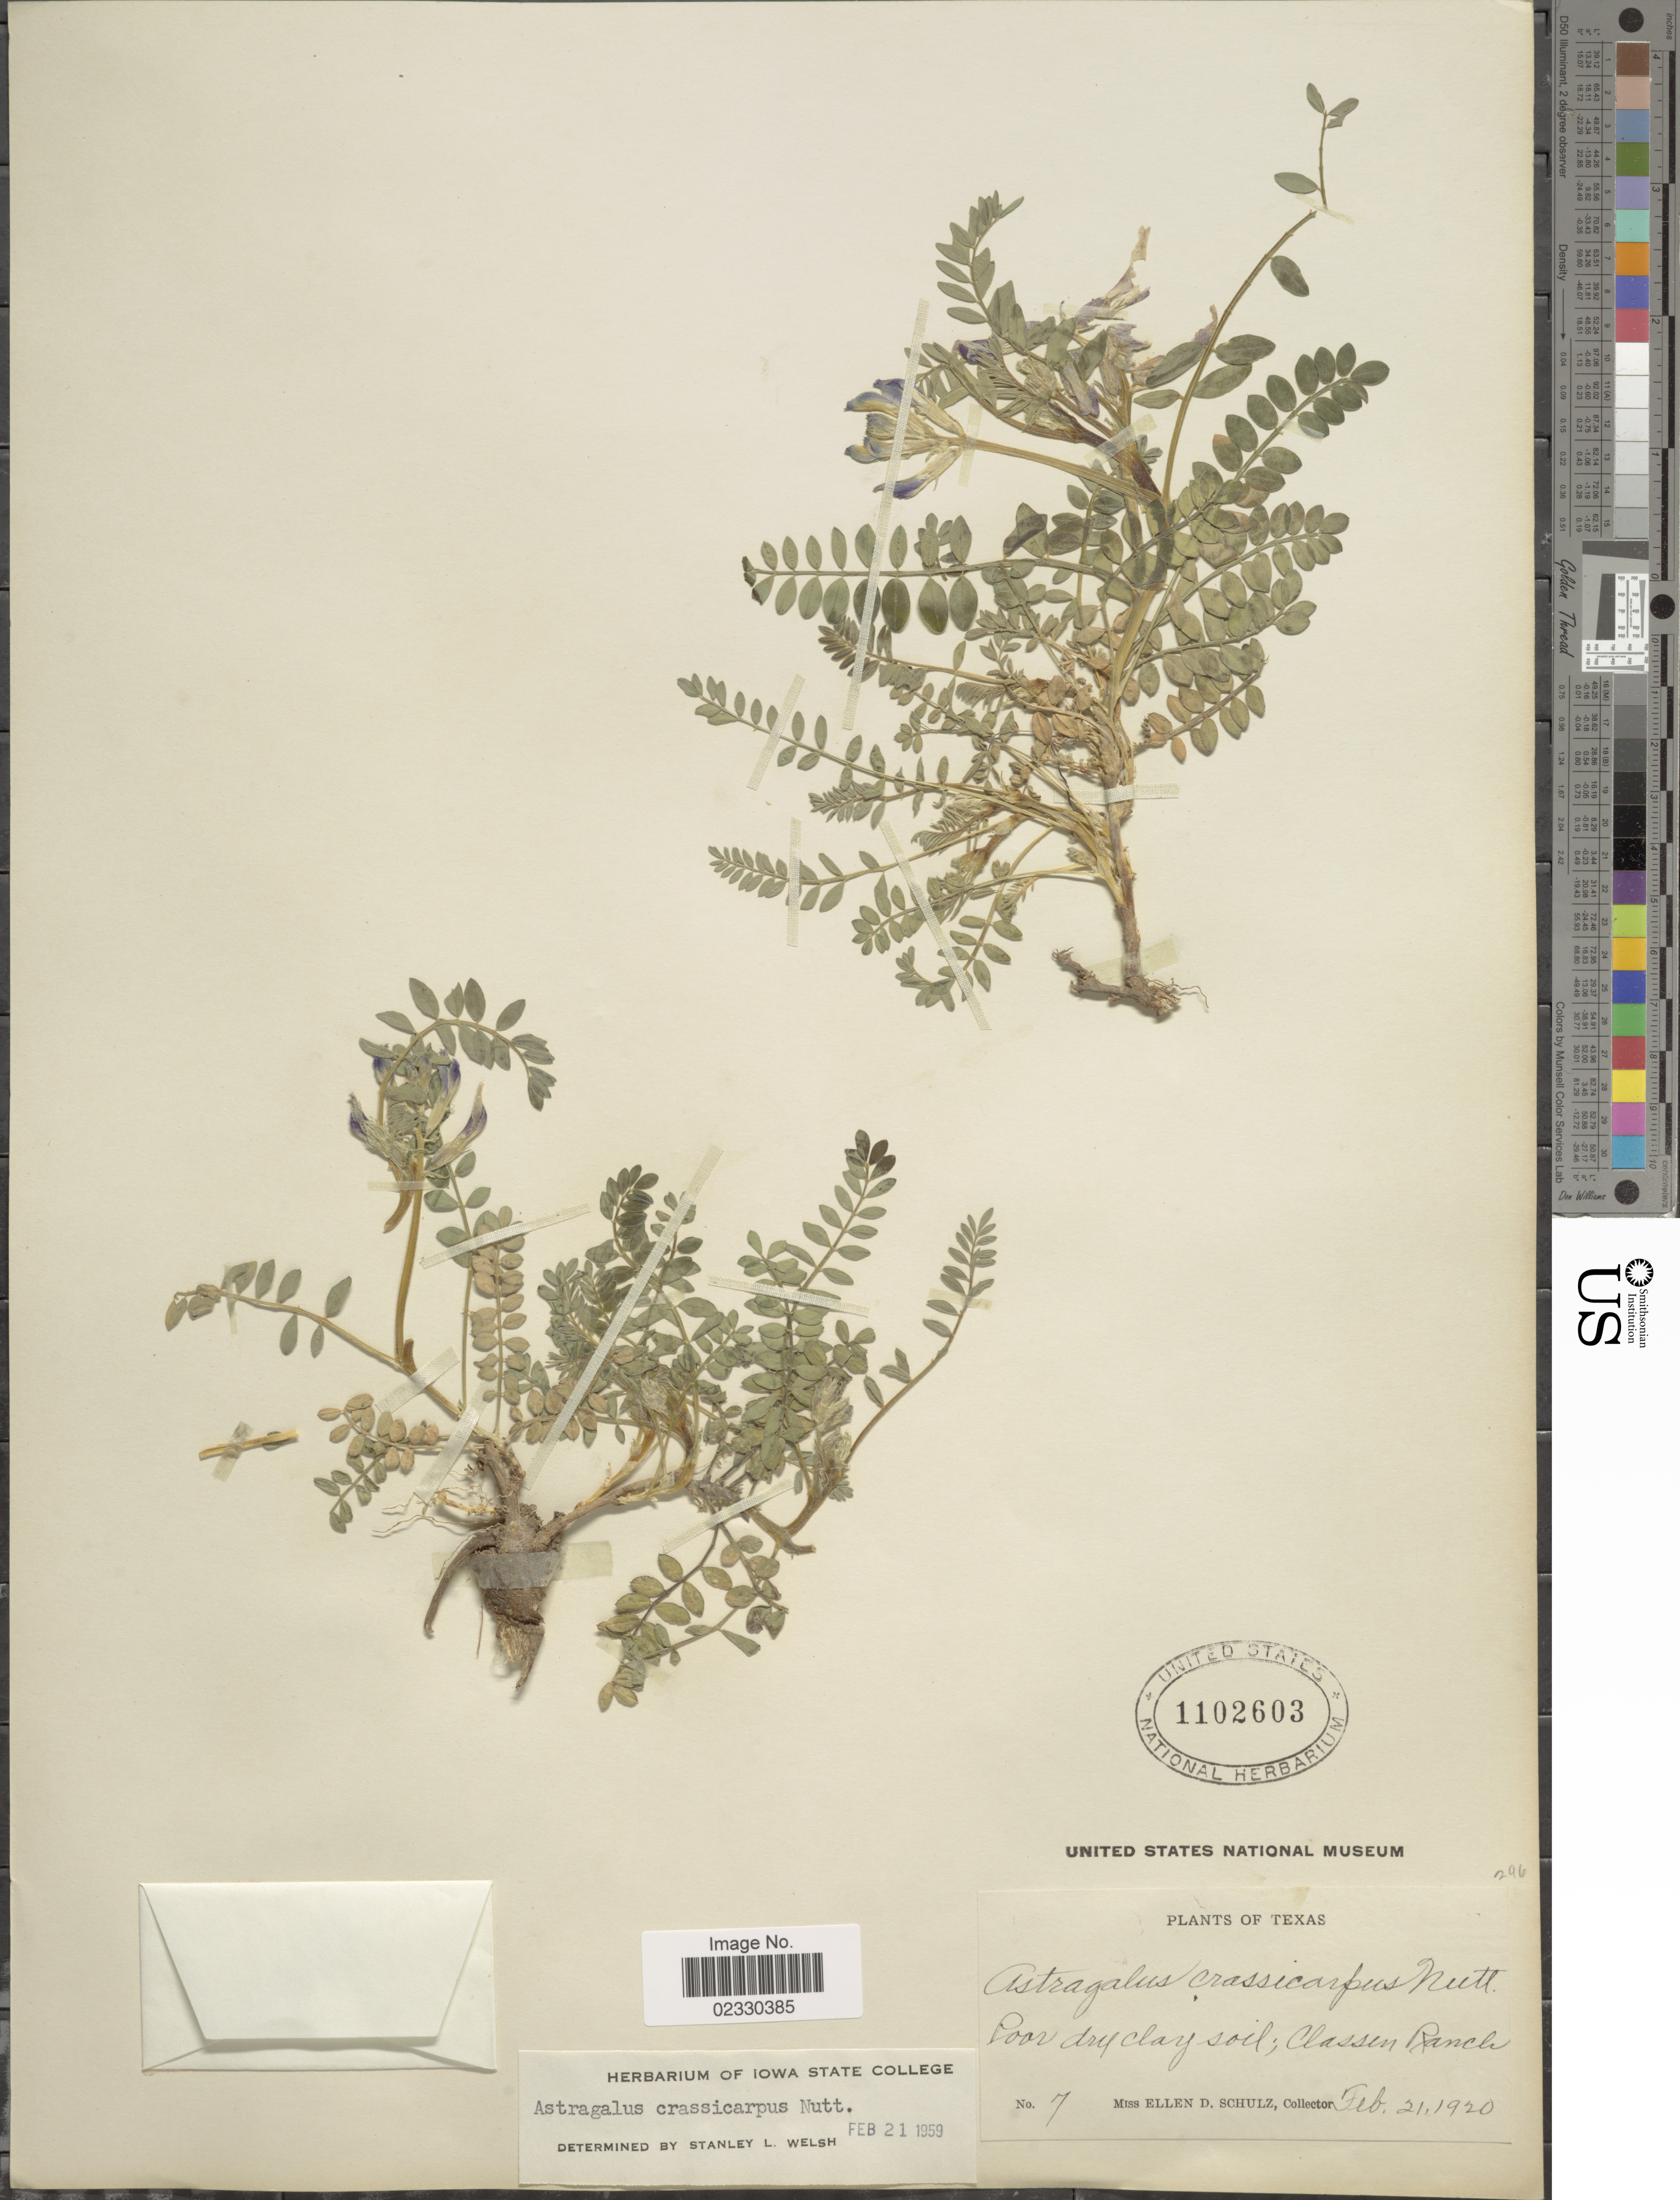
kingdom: Plantae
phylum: Tracheophyta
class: Magnoliopsida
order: Fabales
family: Fabaceae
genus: Astragalus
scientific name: Astragalus crassicarpus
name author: Nutt.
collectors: E. D. Schulz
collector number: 7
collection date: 1920-02-21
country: United States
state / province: Texas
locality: Classen Ranch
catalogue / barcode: US 1102603